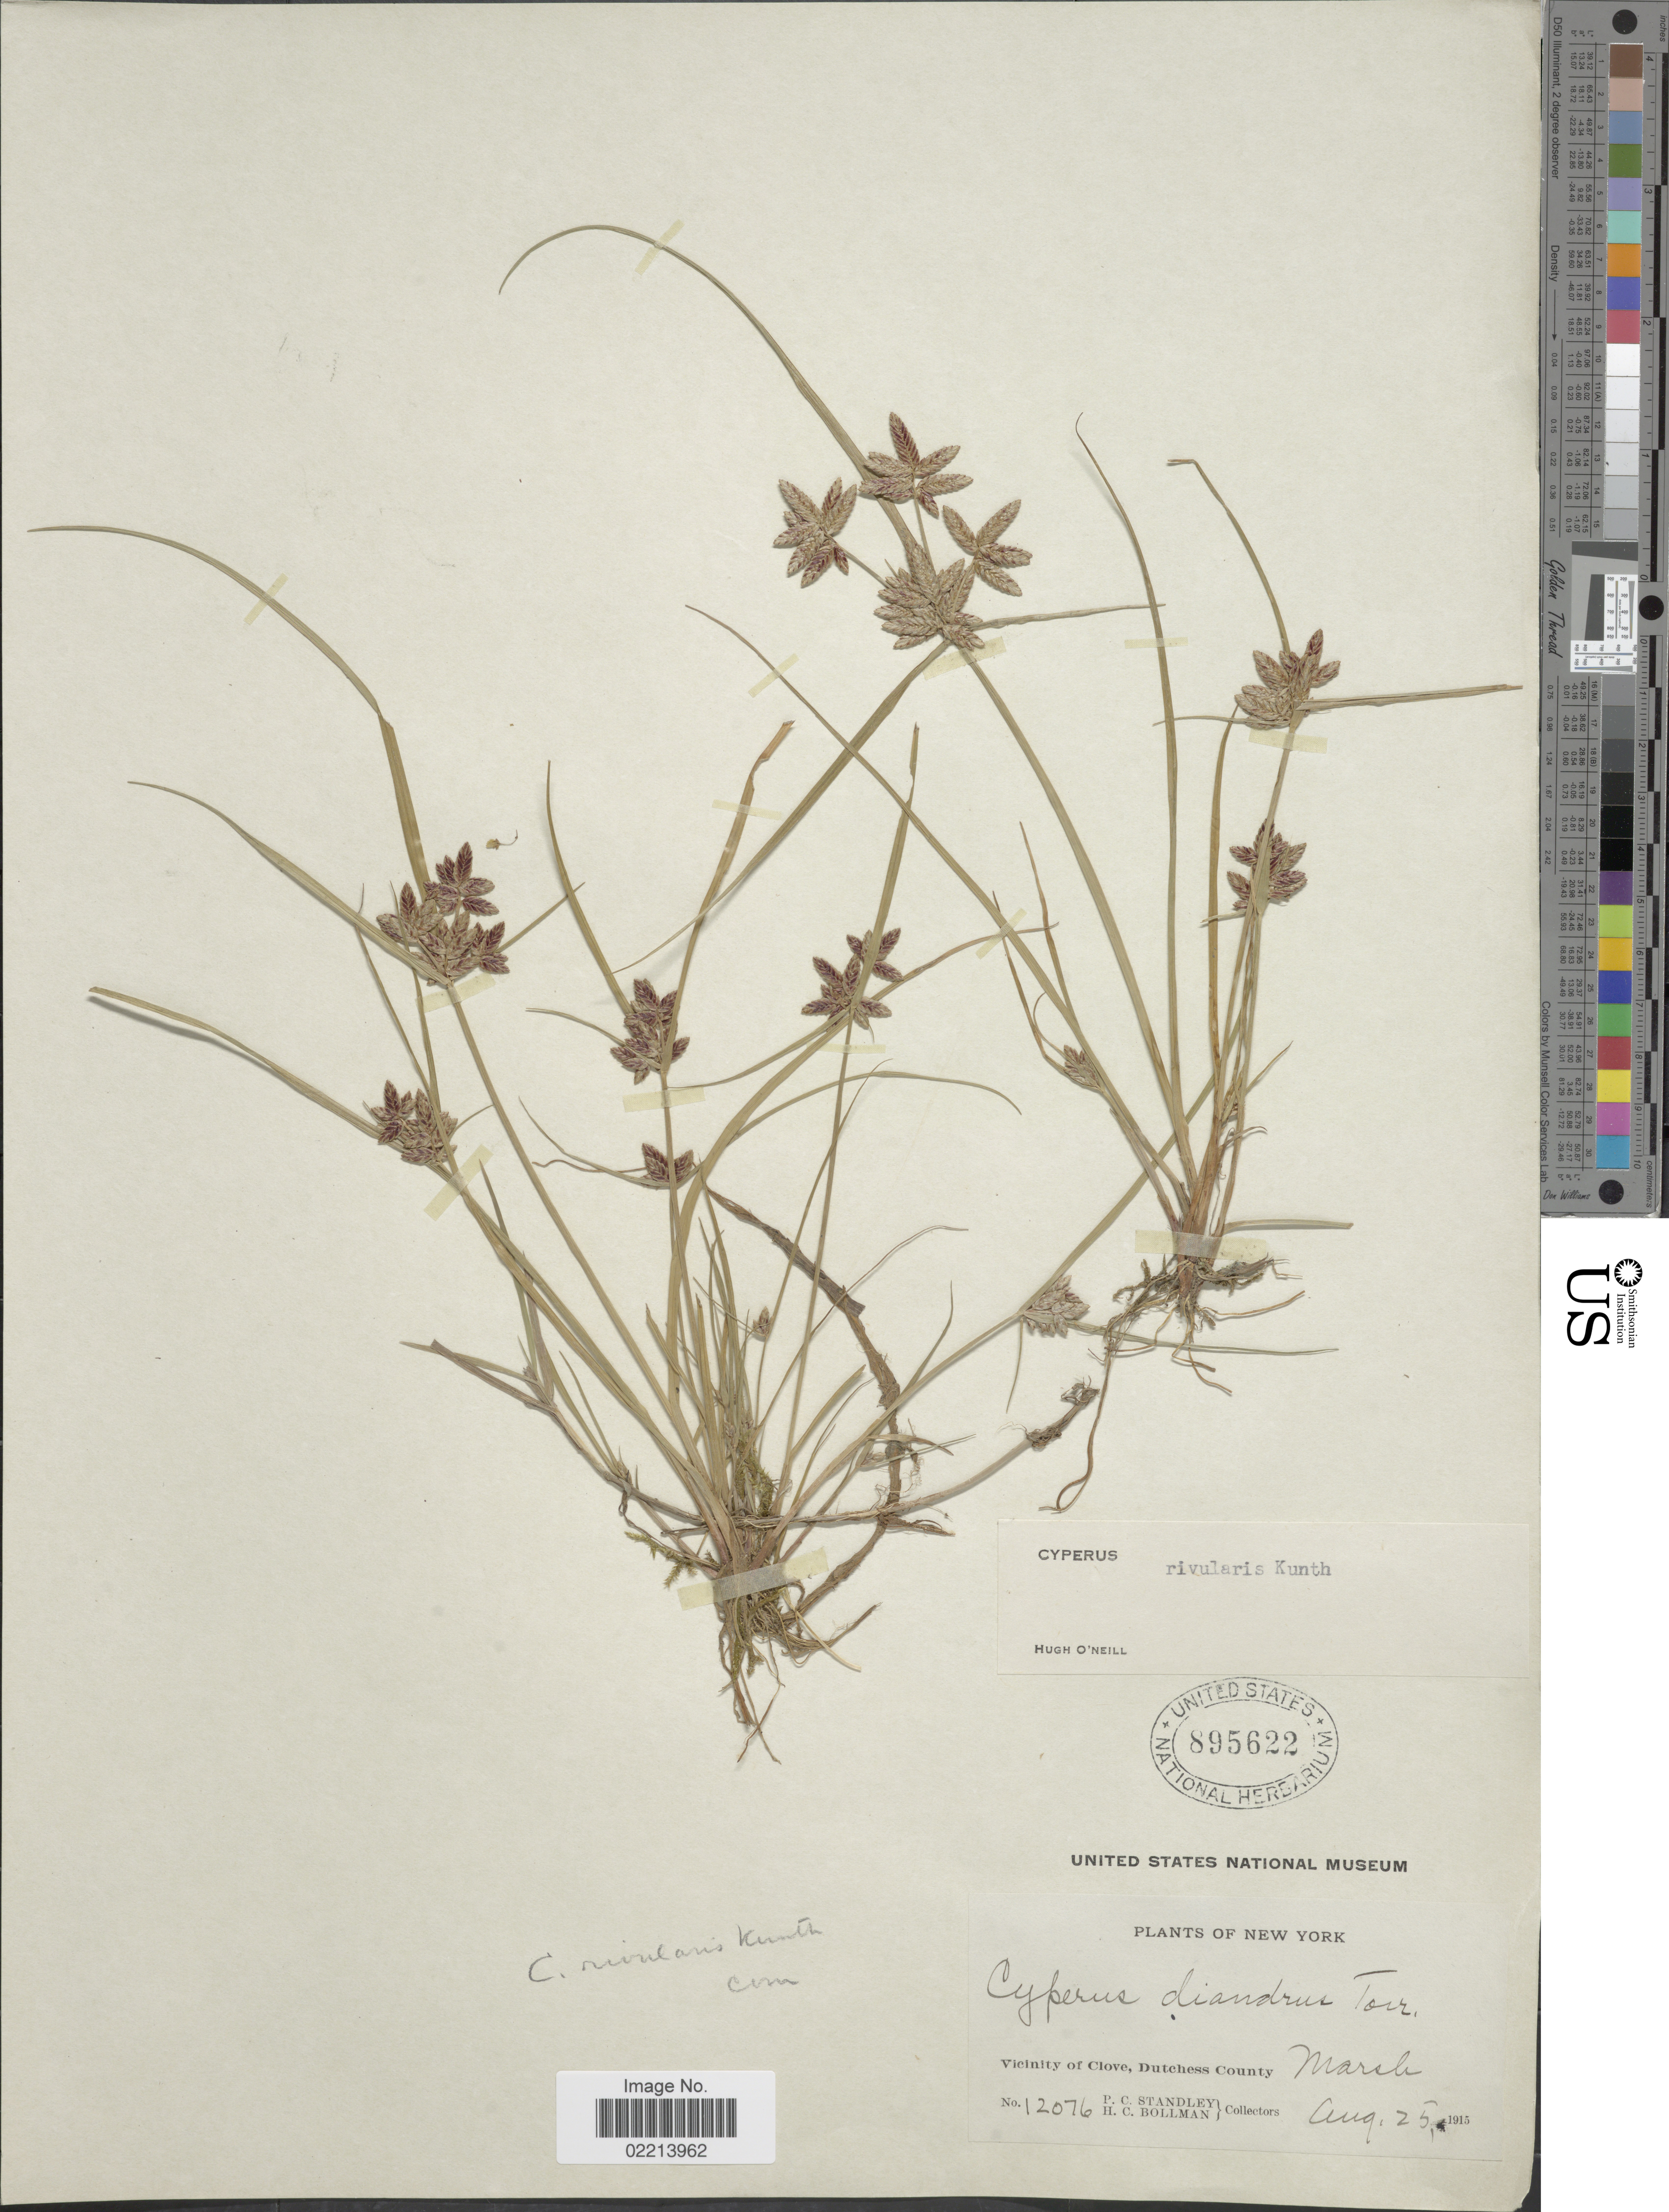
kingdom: Plantae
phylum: Tracheophyta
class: Liliopsida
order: Poales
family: Cyperaceae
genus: Cyperus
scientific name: Cyperus bipartitus Torr.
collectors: P. C. Standley & H. C. Bollman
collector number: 12076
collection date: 1915-08-25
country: United States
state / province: New York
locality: Vicinity of Clove, Dutchess County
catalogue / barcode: US 895622